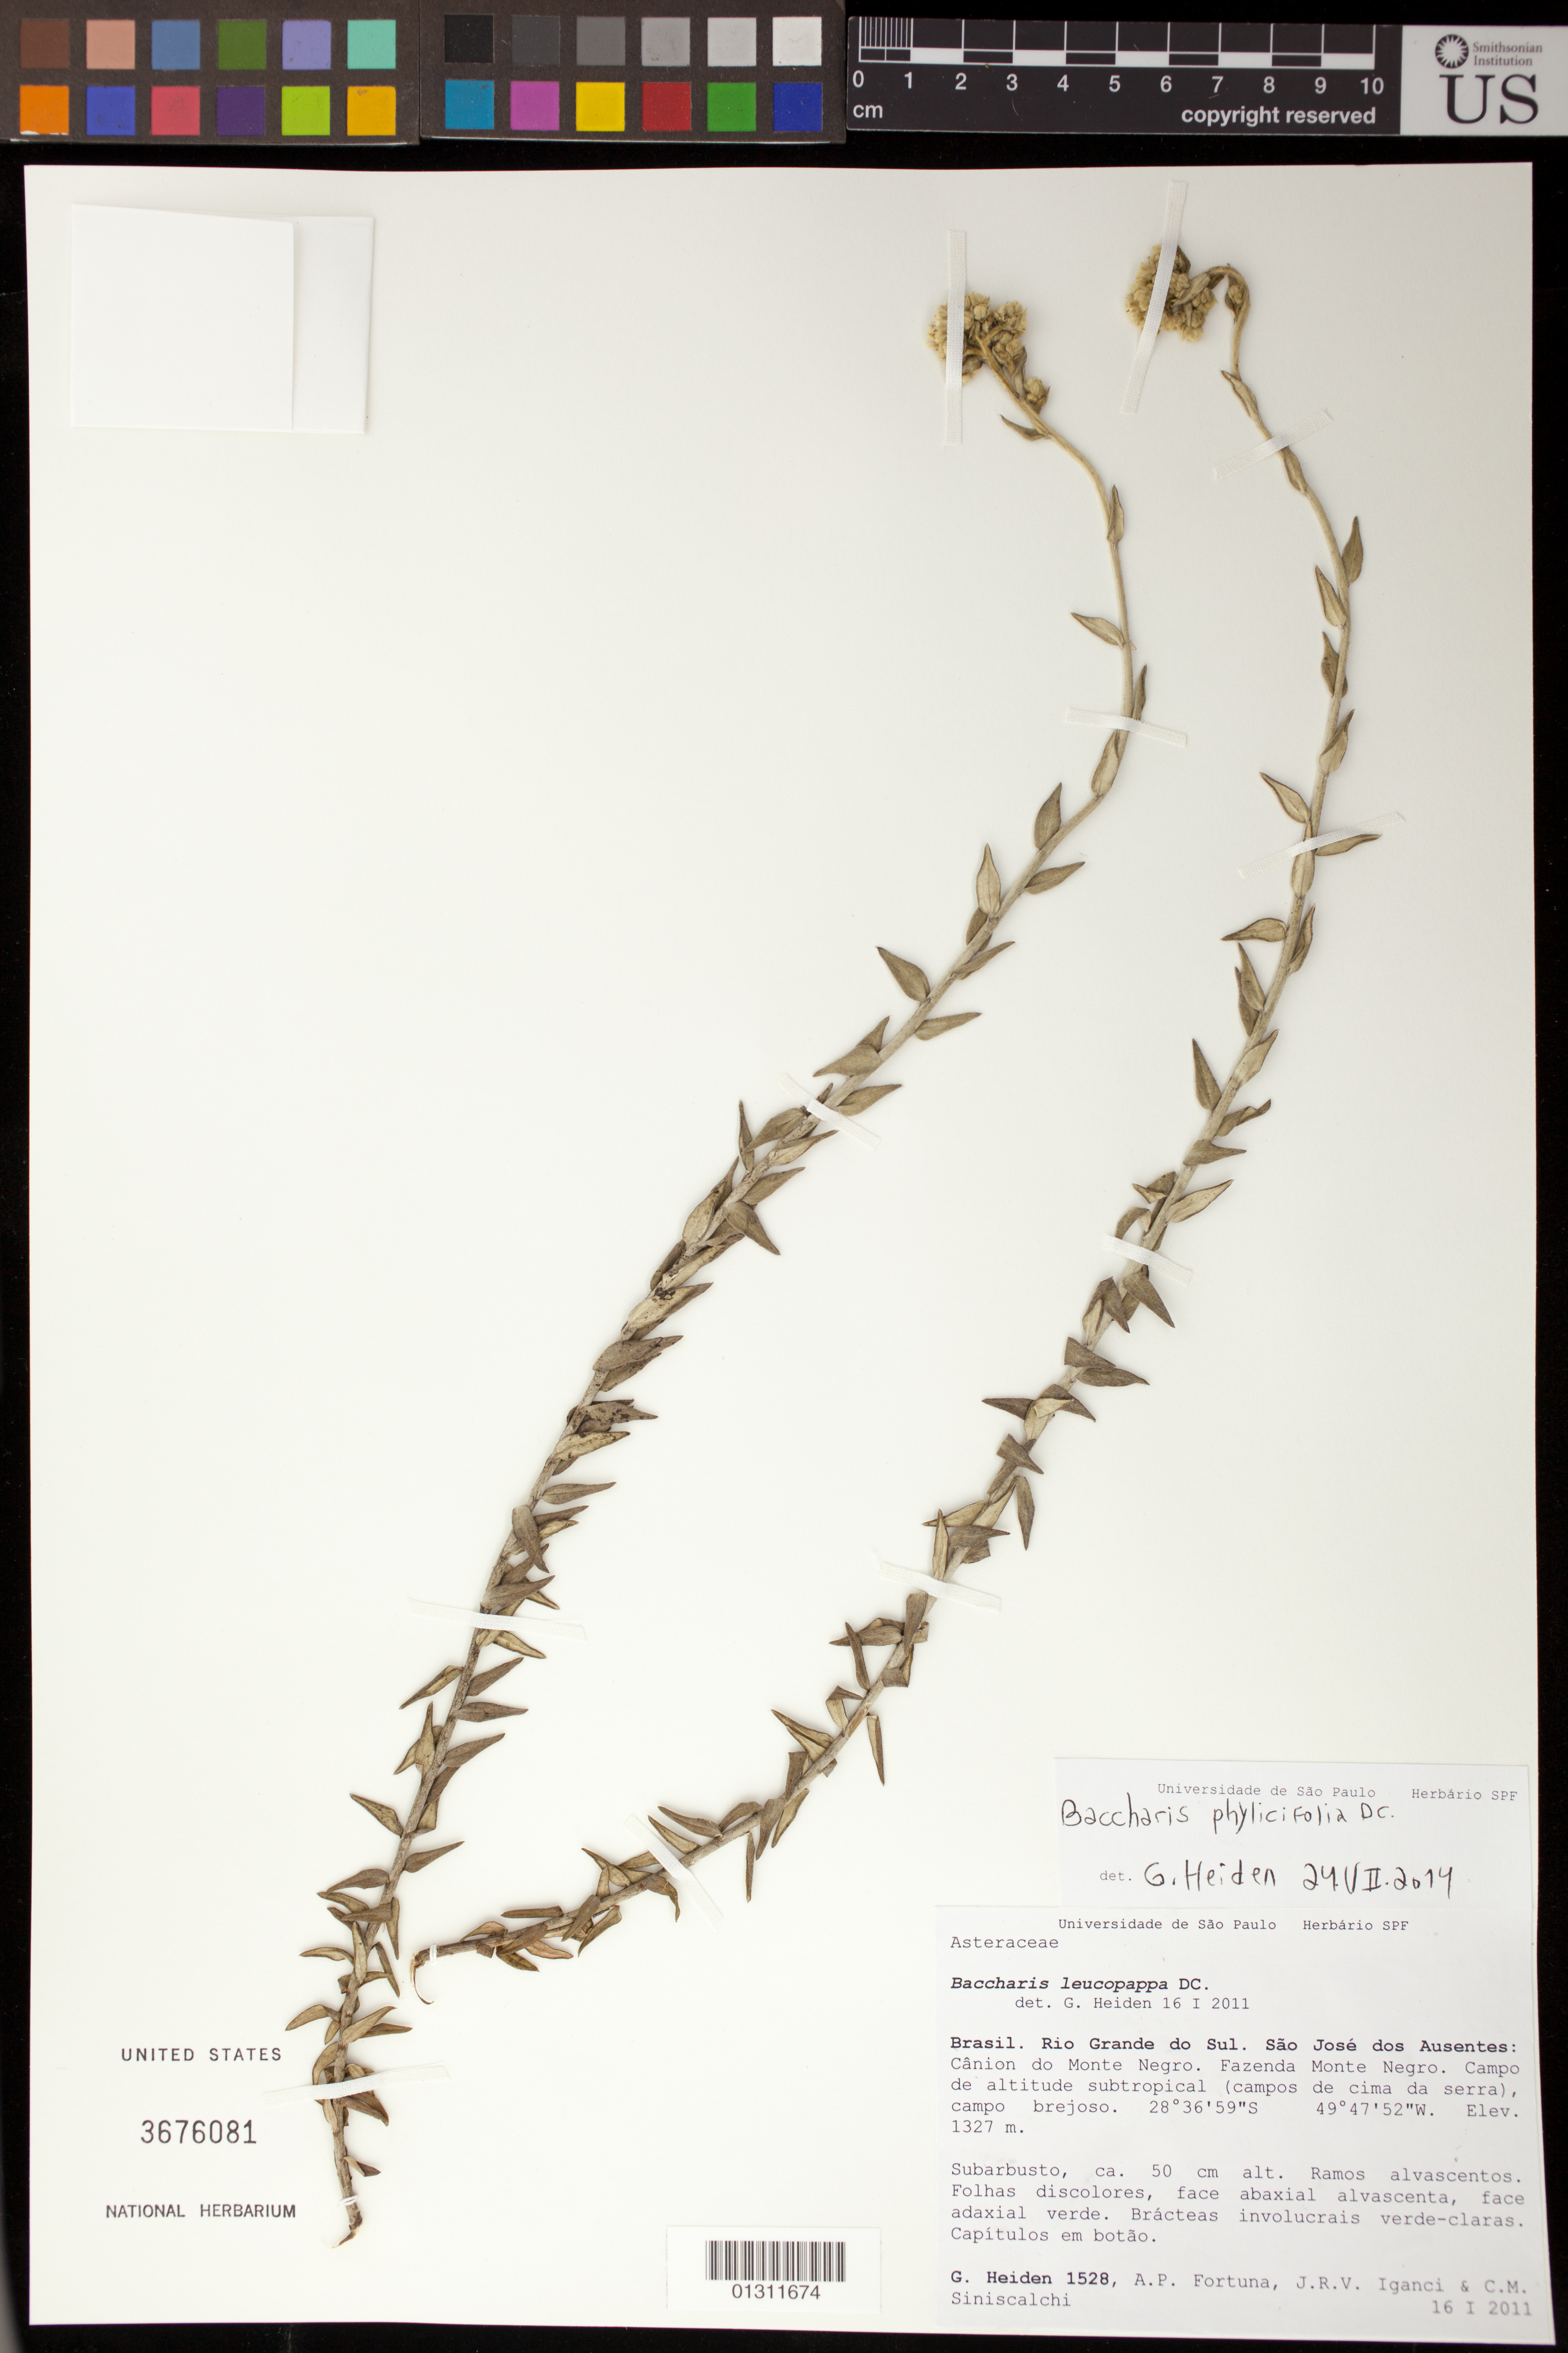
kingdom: Plantae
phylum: Tracheophyta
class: Magnoliopsida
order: Asterales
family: Asteraceae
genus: Baccharis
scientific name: Baccharis phylicifolia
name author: DC.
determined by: Heiden, G.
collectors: G. Heiden, A. P. Fortuna-Perez, J. R. V. Iganci & C. Siniscalchi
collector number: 1528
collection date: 2011-01-16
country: Brazil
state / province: Rio Grande do Sul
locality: Brasil. Rio Grande do Sul. São José dos Ausentes: Cânion do Monte Negro. Fazenda Monte Negro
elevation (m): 1327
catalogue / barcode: US 3676081